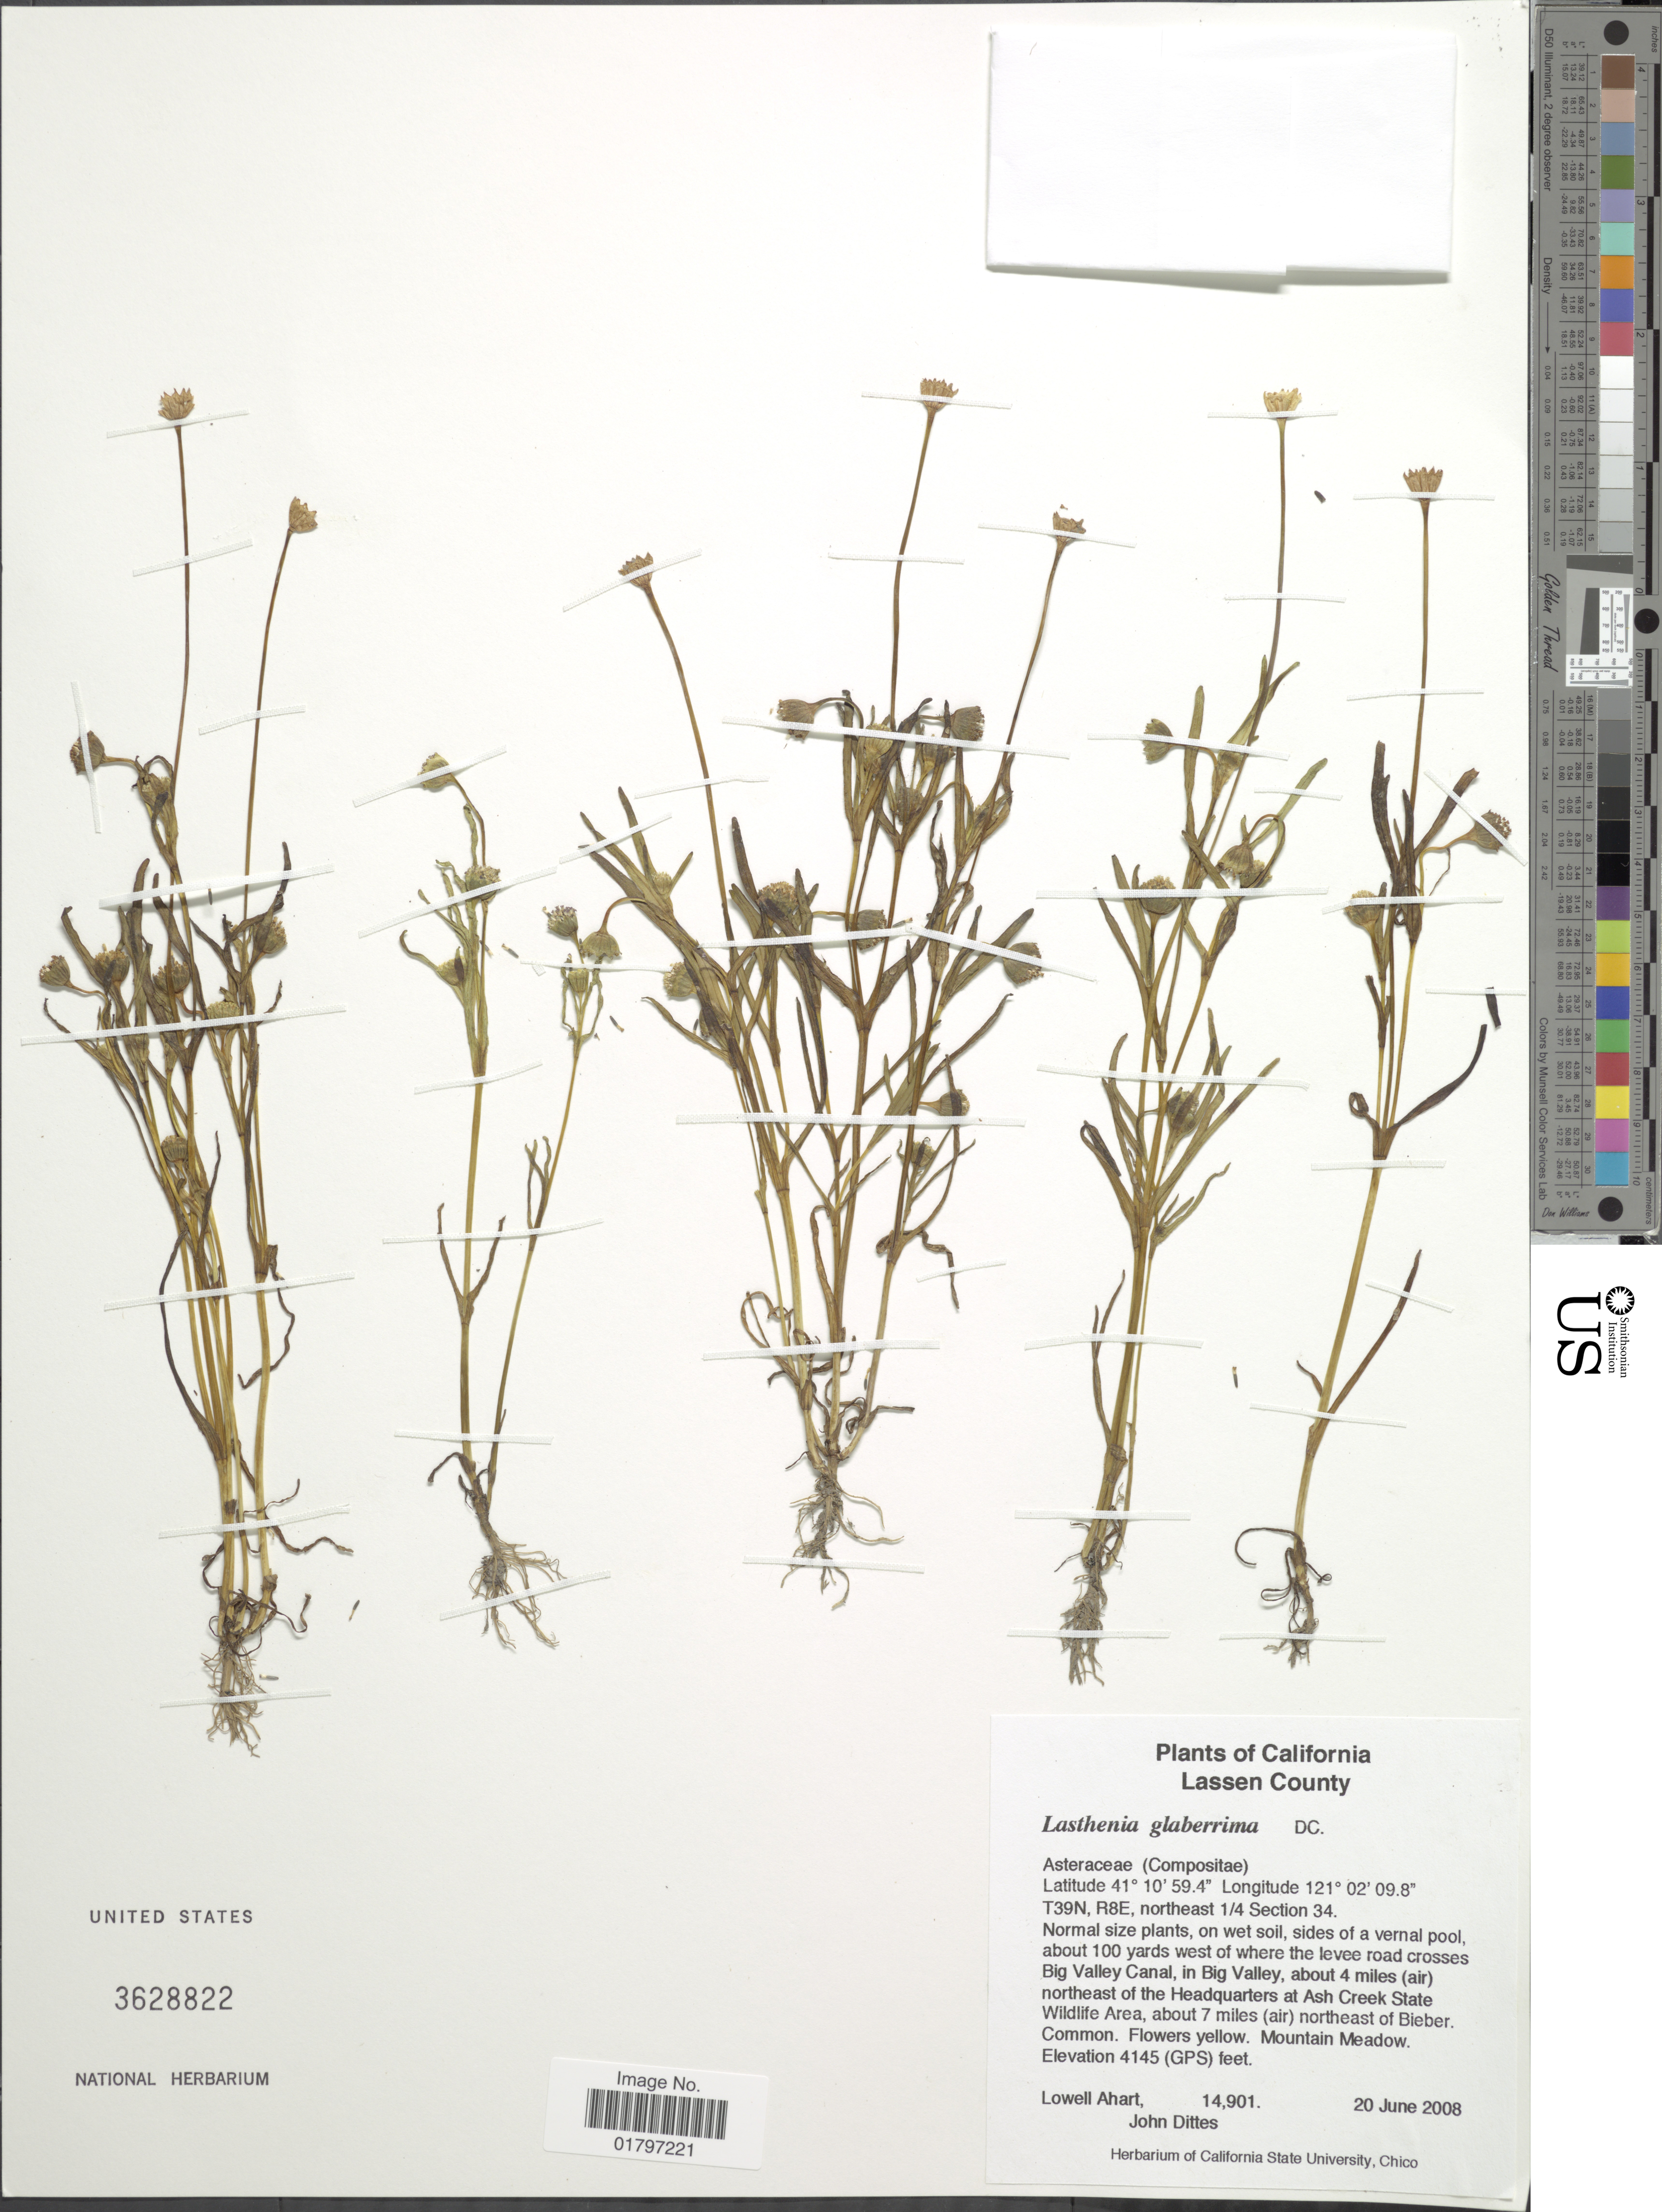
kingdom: Plantae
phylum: Tracheophyta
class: Magnoliopsida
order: Asterales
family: Asteraceae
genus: Lasthenia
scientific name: Lasthenia glaberrima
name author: DC.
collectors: L. Ahart & J. Dittes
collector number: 14901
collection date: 2008-06-20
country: United States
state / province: California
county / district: Lassen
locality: Lassen County. T39N, R8E, northeast 1/4 Section 34. Sides of a vernal pool, about 100 yards west of where the levee road crosses Big Valley Canal, in Big Valley, about 4 miles (air) northeast of the Headquarters at Ash Creek State Wildlife Area, about 7 miles (air) northeast of Bieber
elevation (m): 1263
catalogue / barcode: US 3628822